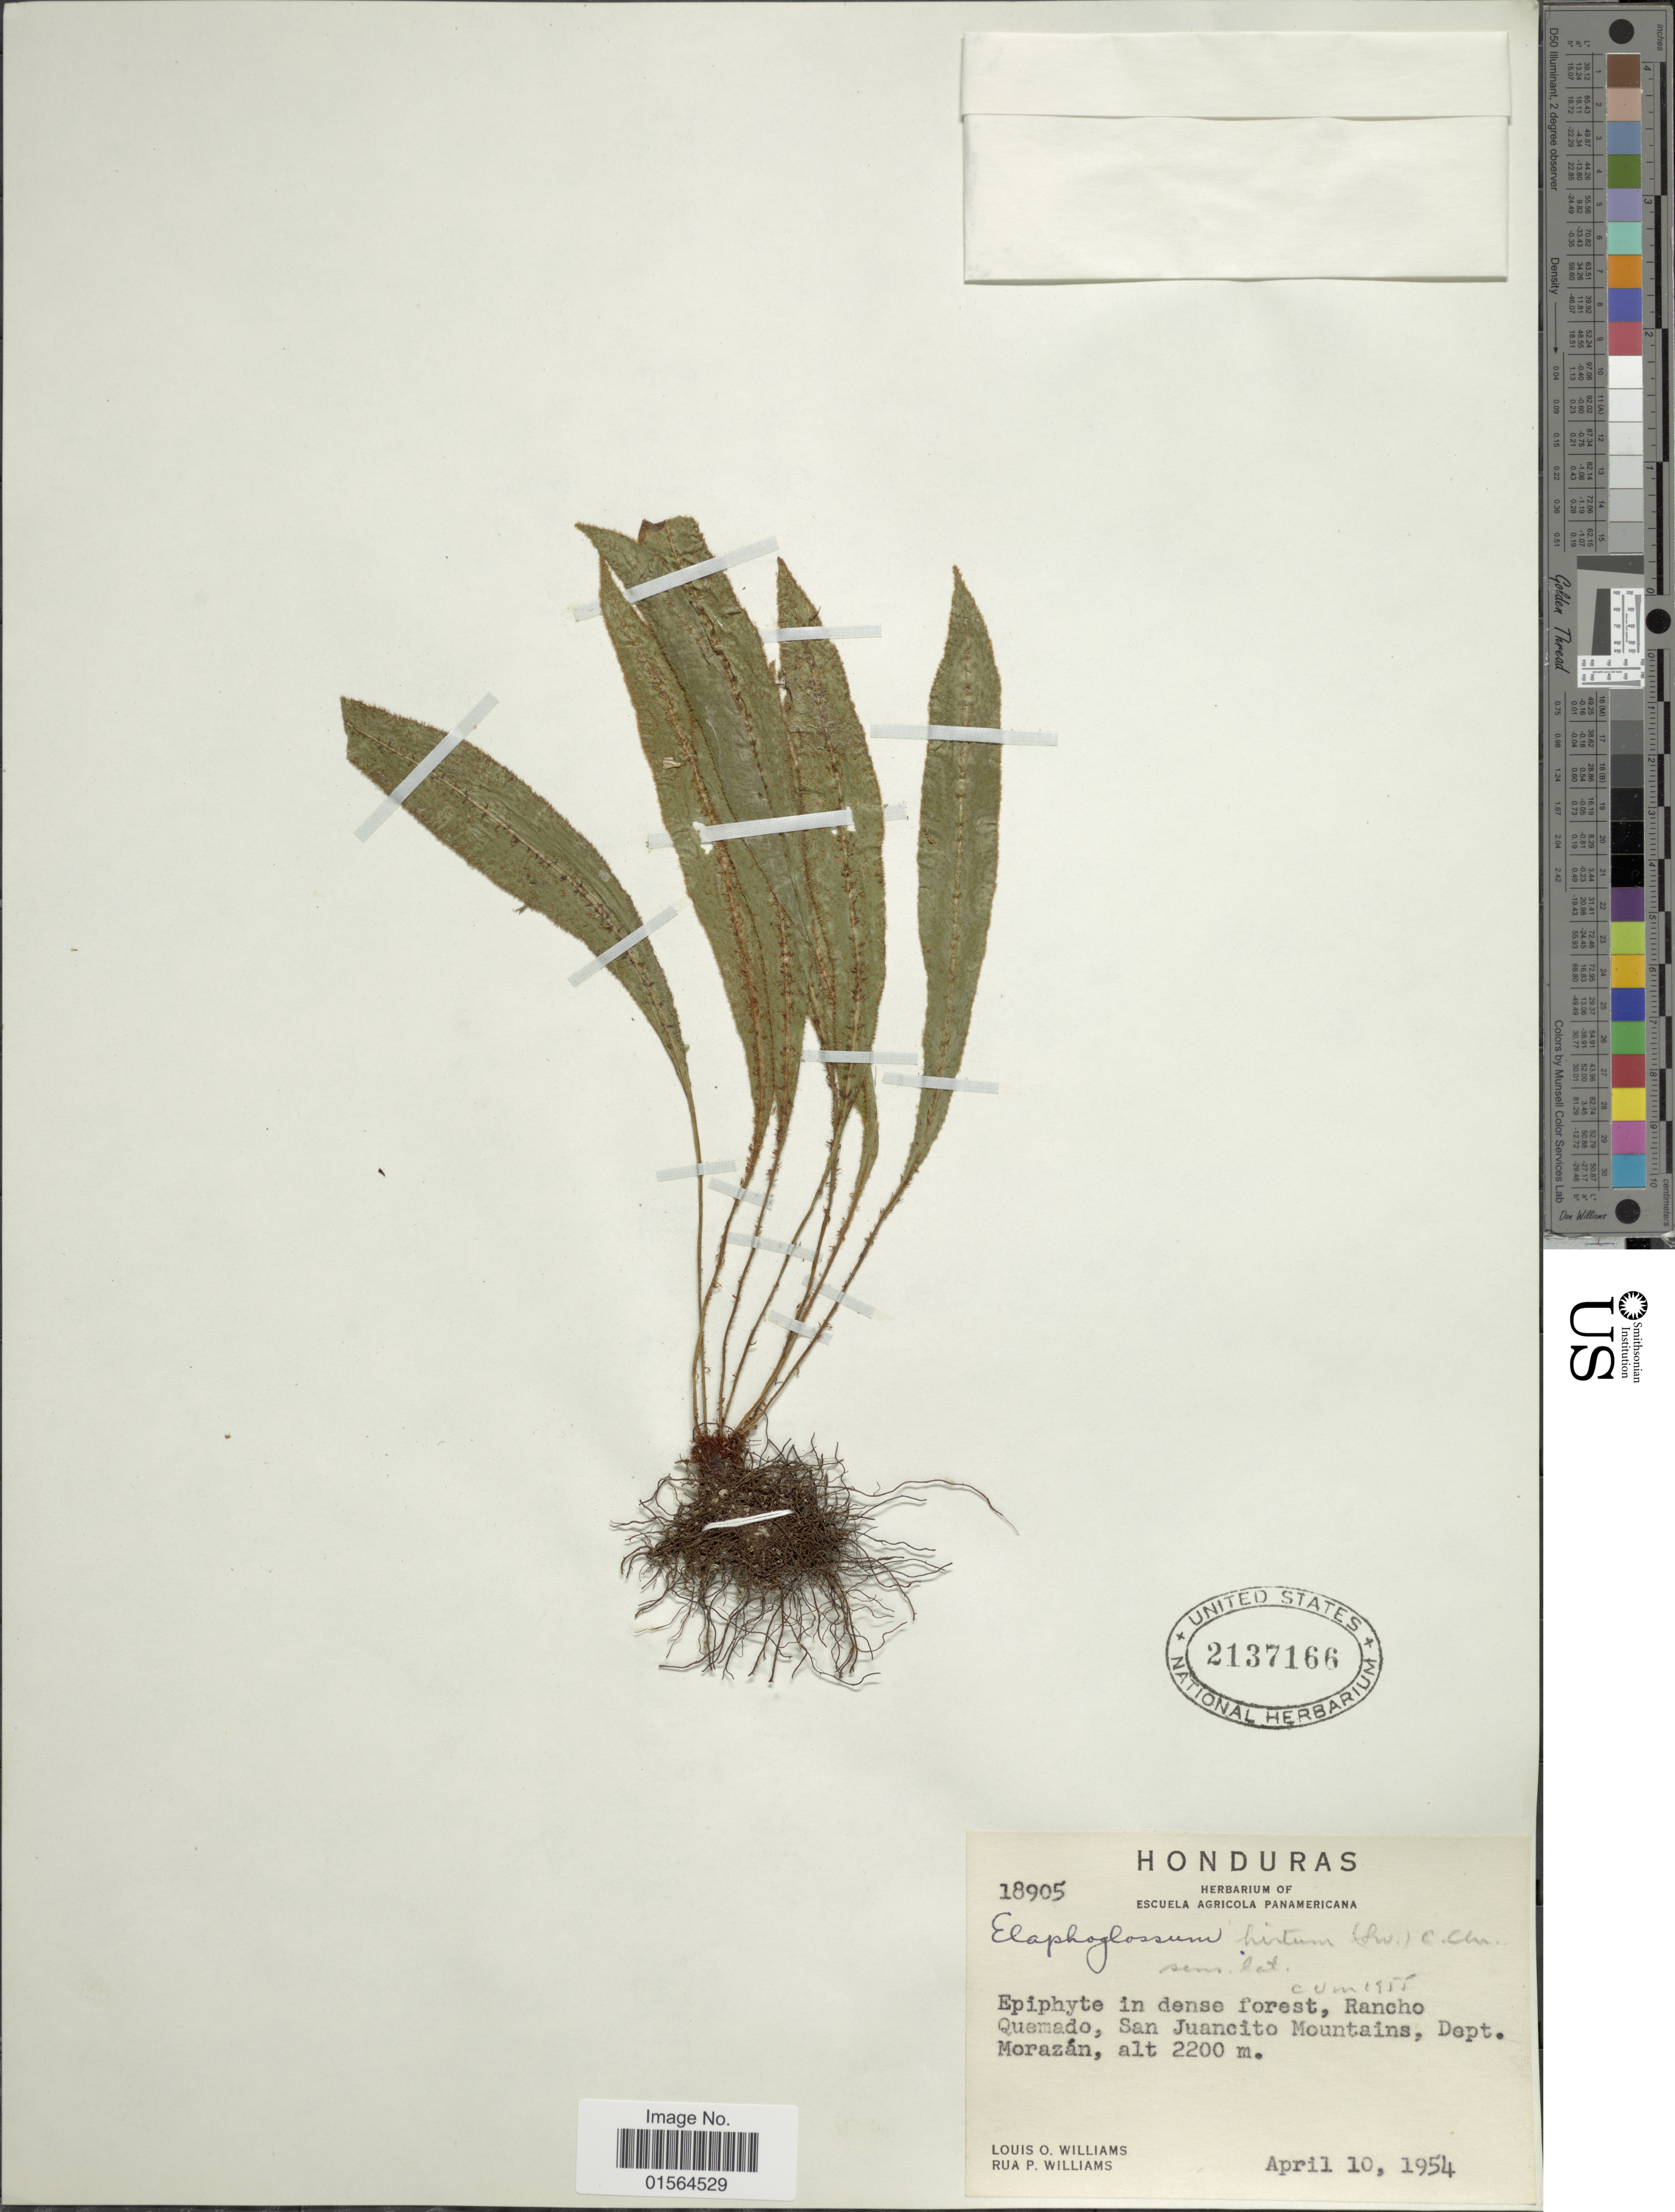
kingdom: Plantae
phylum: Tracheophyta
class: Polypodiopsida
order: Polypodiales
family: Dryopteridaceae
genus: Elaphoglossum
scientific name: Elaphoglossum paleaceum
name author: (Hook. & Grev.) Sledge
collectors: L. O. Williams & R. P. Williams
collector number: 18905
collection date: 1954-04-10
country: Honduras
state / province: Fco. Morazán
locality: Epiphyte in dense forest, rancho Quemado, San Juancito Mountains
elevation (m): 2200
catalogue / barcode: US 2137166